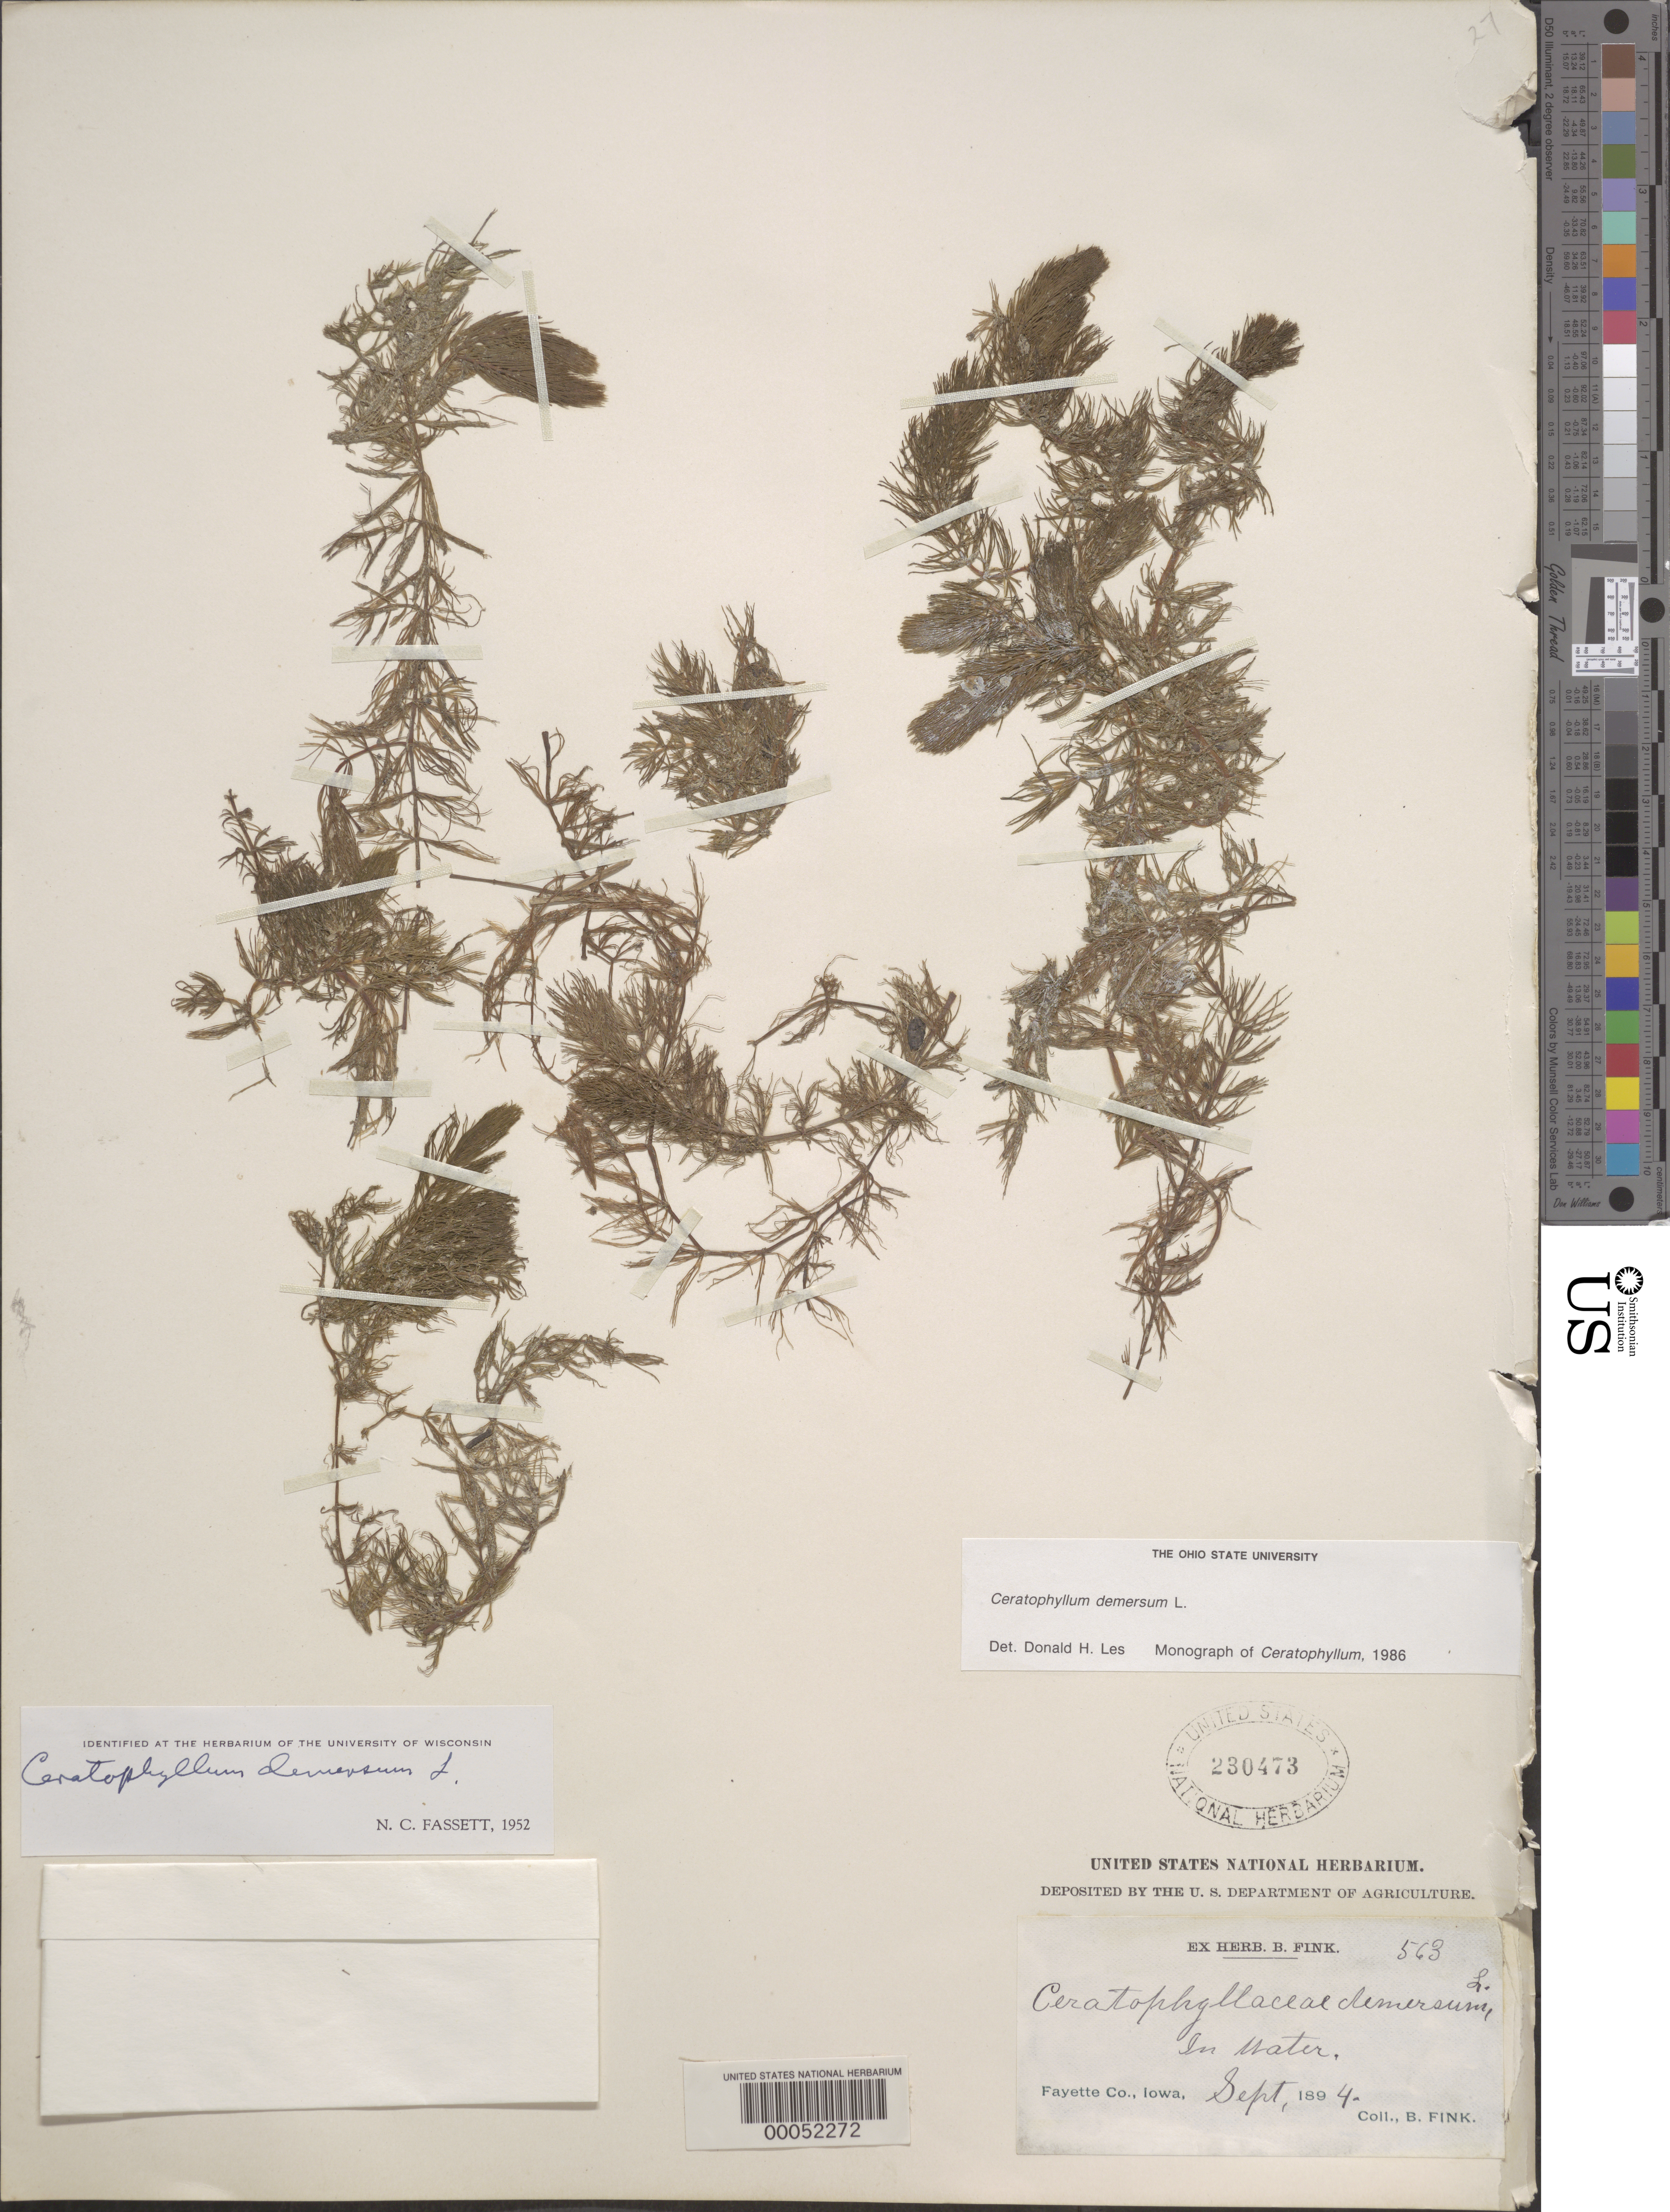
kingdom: Plantae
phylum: Tracheophyta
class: Magnoliopsida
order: Ceratophyllales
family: Ceratophyllaceae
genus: Ceratophyllum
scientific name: Ceratophyllum demersum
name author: L.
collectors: B. Fink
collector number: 563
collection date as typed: Sep 1894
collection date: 1894-09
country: United States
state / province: Iowa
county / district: Fayette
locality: In water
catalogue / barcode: US 230473